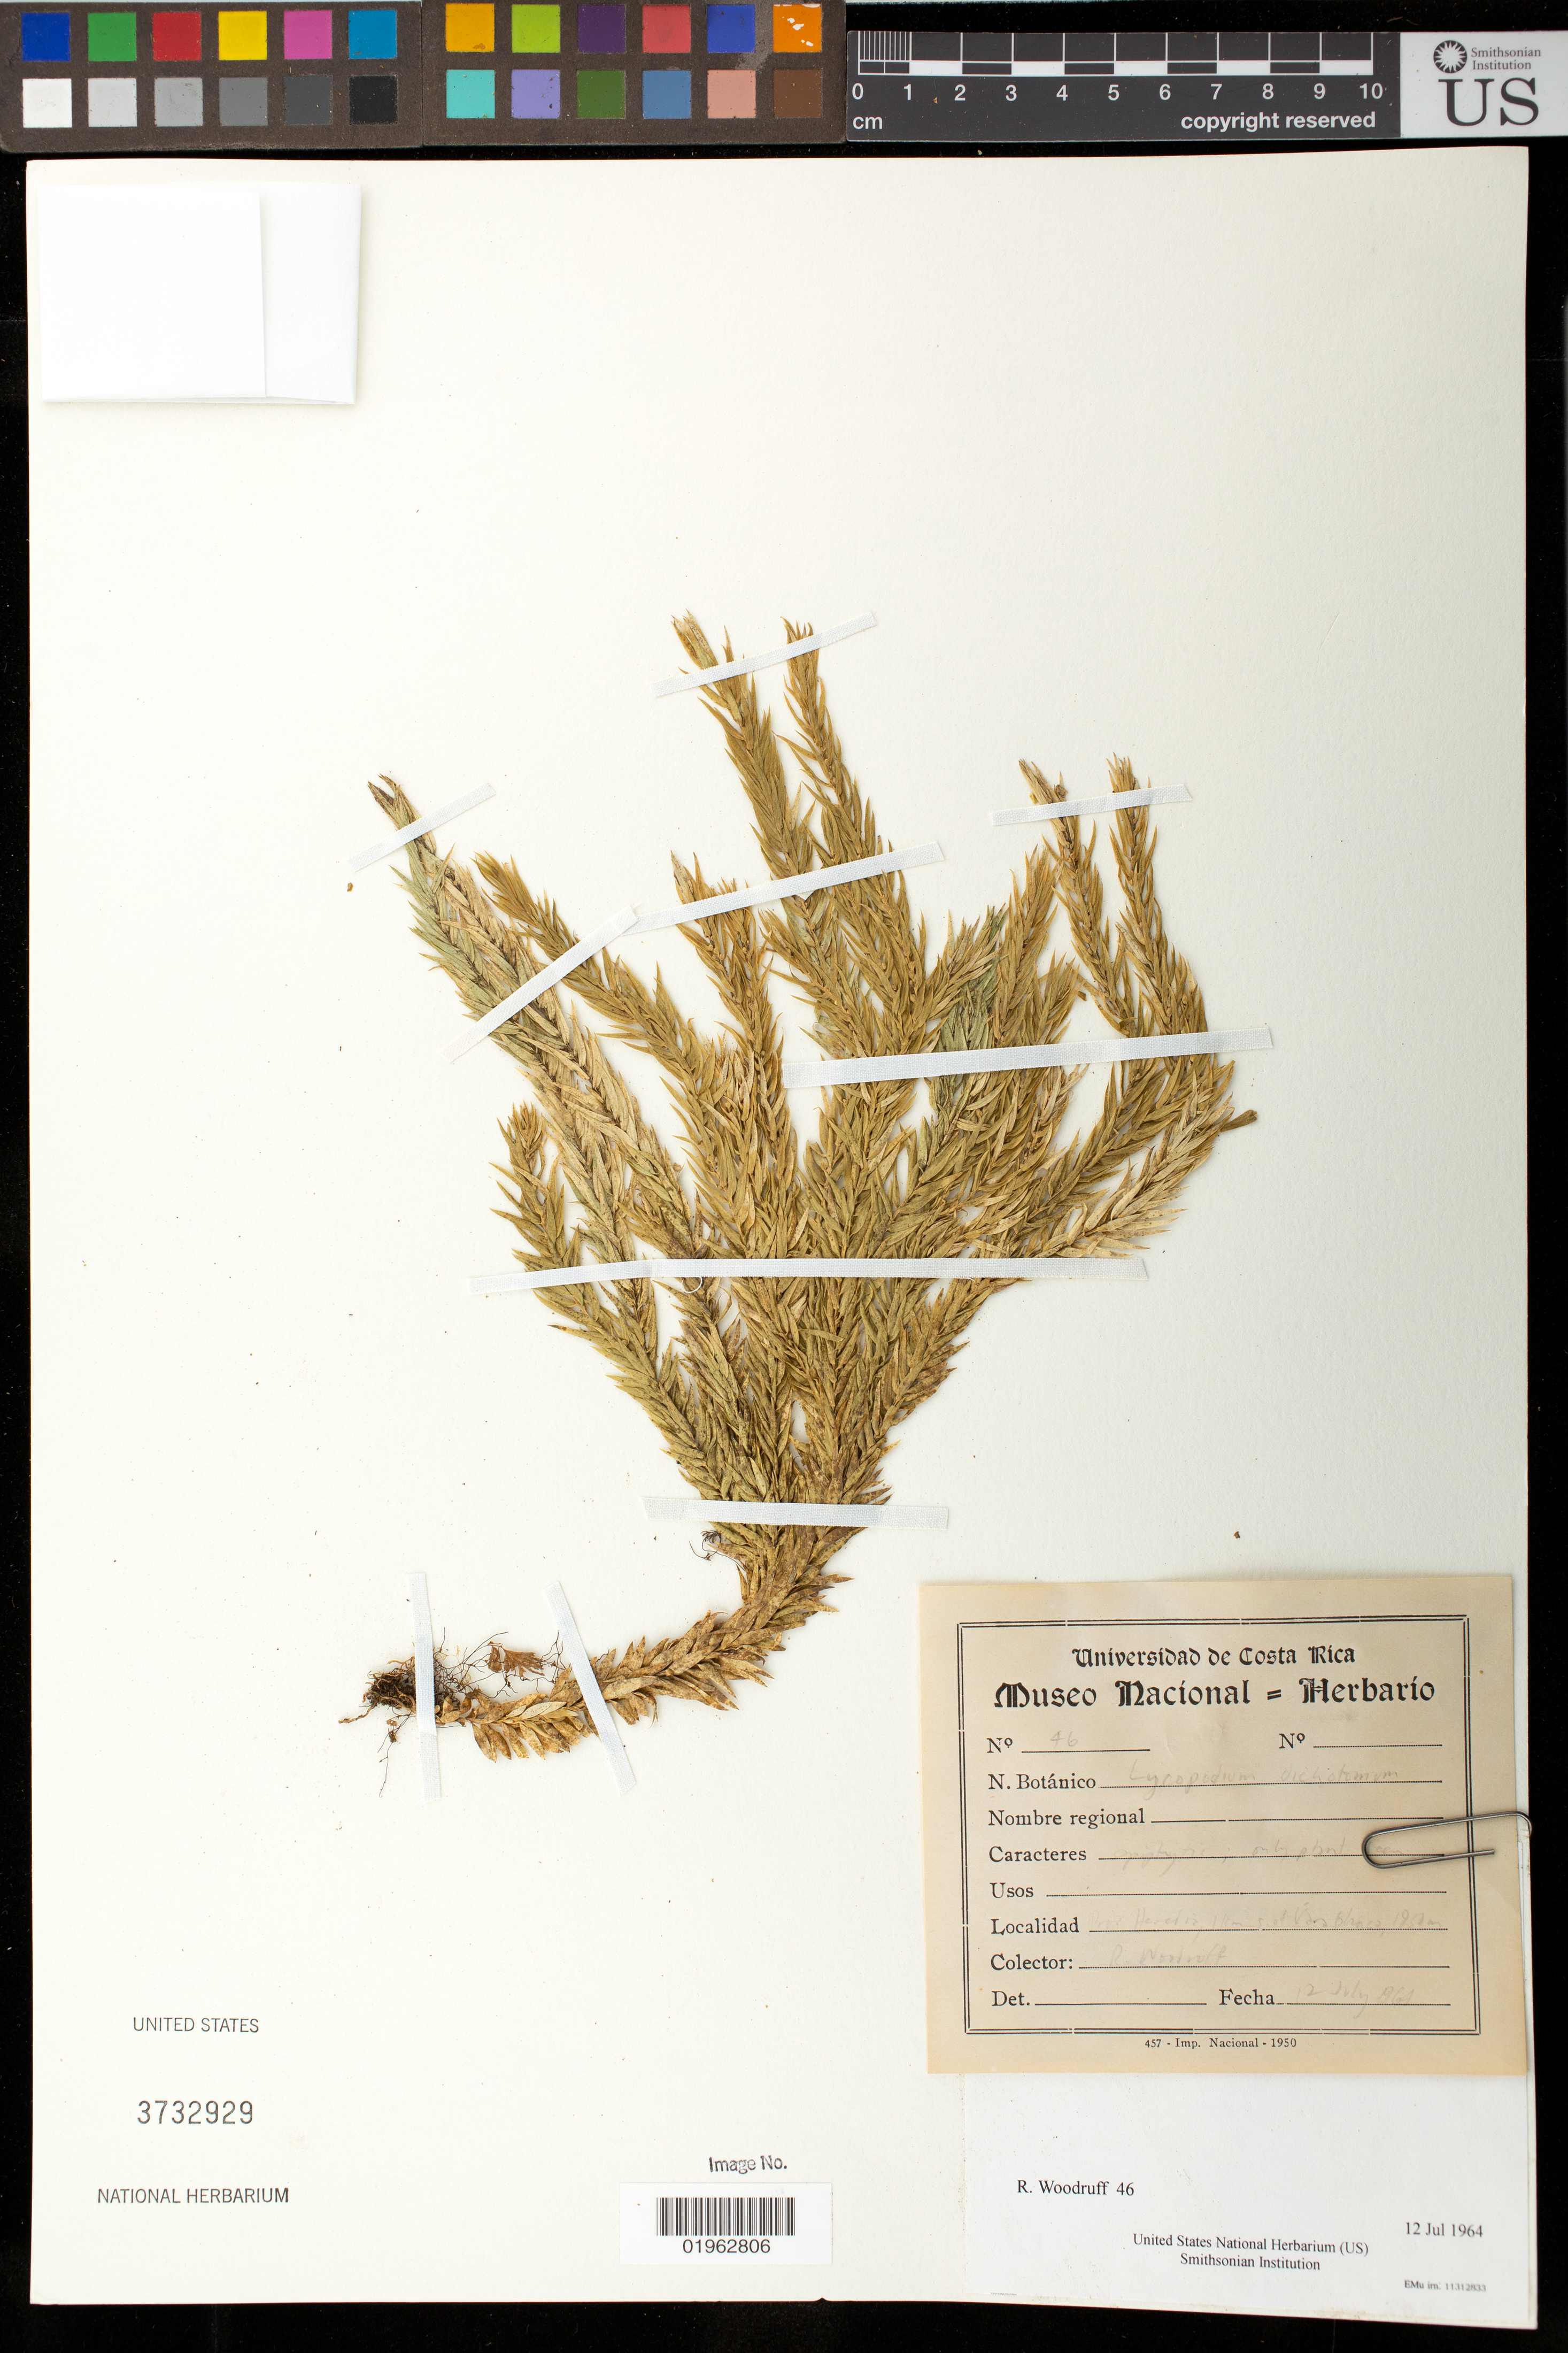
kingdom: Plantae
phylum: Tracheophyta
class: Lycopodiopsida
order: Lycopodiales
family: Lycopodiaceae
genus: Phlegmariurus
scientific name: Phlegmariurus taxifolius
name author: (Sw.) Á. Löve & D. Löve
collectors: R. Woodruff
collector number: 46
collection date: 1964-07-12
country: Costa Rica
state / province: Heredia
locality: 1 km south of Vara Blanca.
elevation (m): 1950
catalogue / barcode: US 3732929